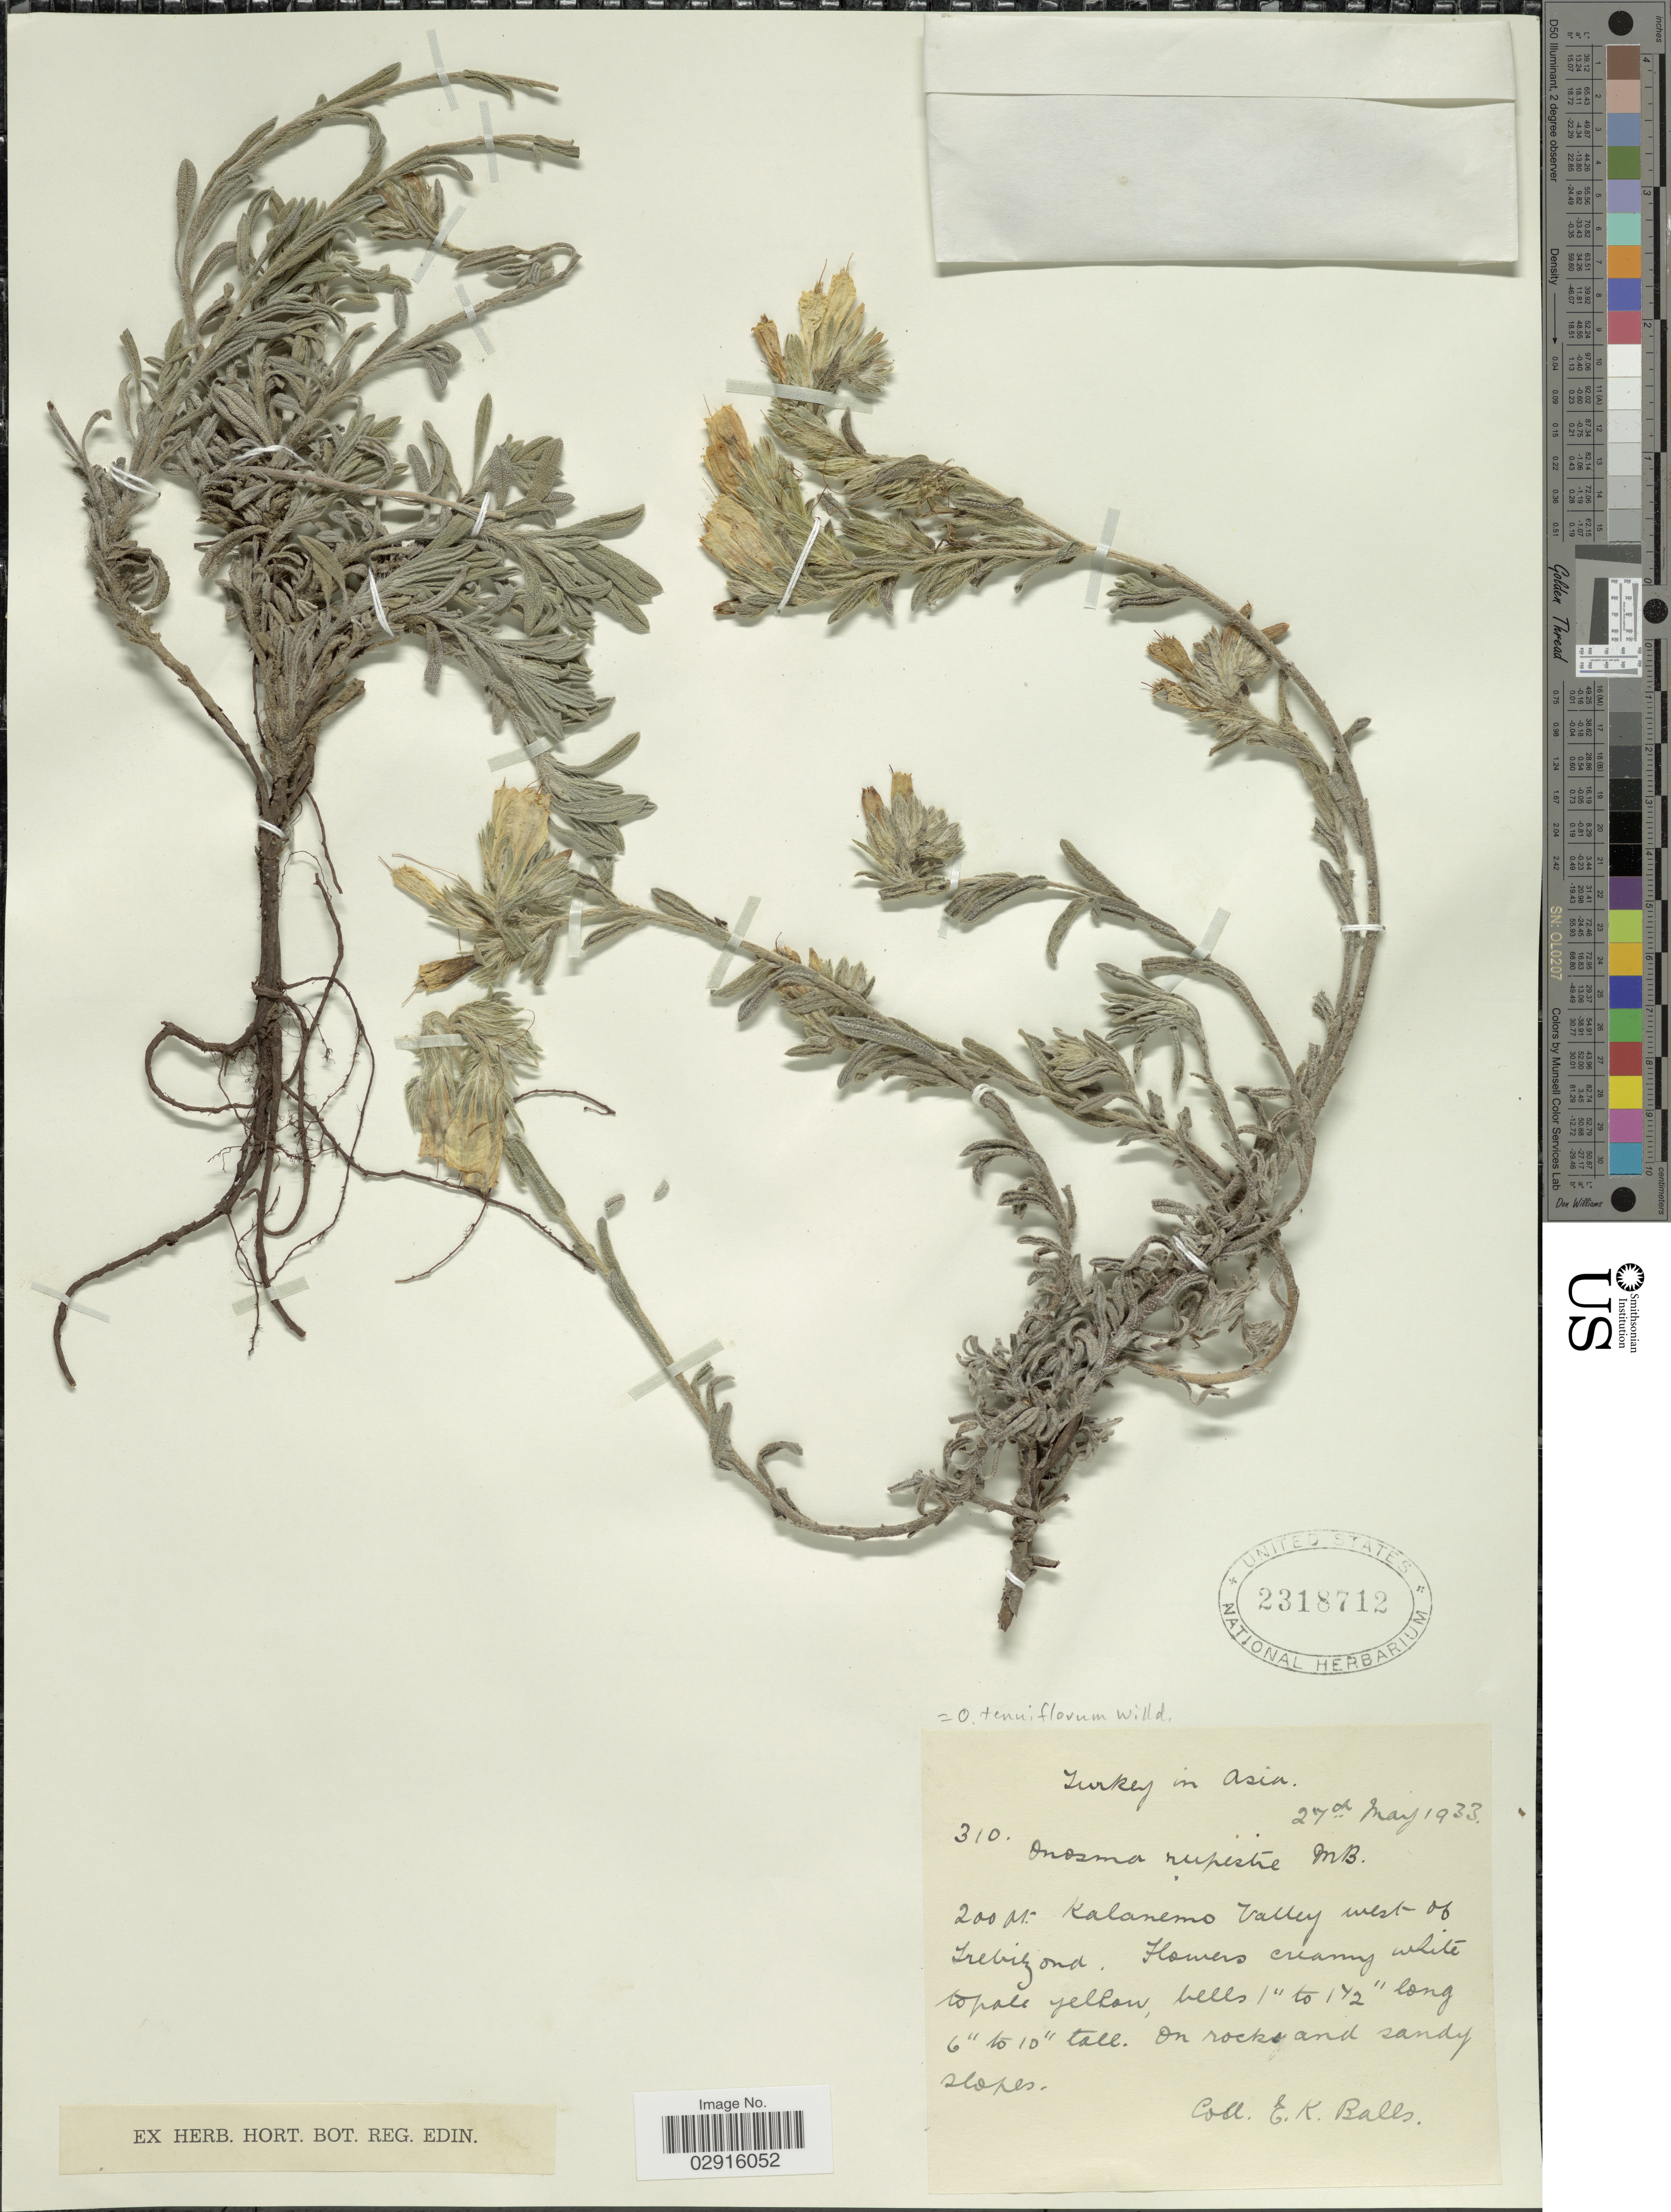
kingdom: Plantae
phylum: Tracheophyta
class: Magnoliopsida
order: Boraginales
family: Boraginaceae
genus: Onosma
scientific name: Onosma tenuiflora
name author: Willd.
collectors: E. K. Balls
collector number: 310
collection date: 1933-05-27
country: Turkey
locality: Turkey in Asia, Kalanemo Valley west of Trebizond.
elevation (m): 200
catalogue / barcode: US 2318712